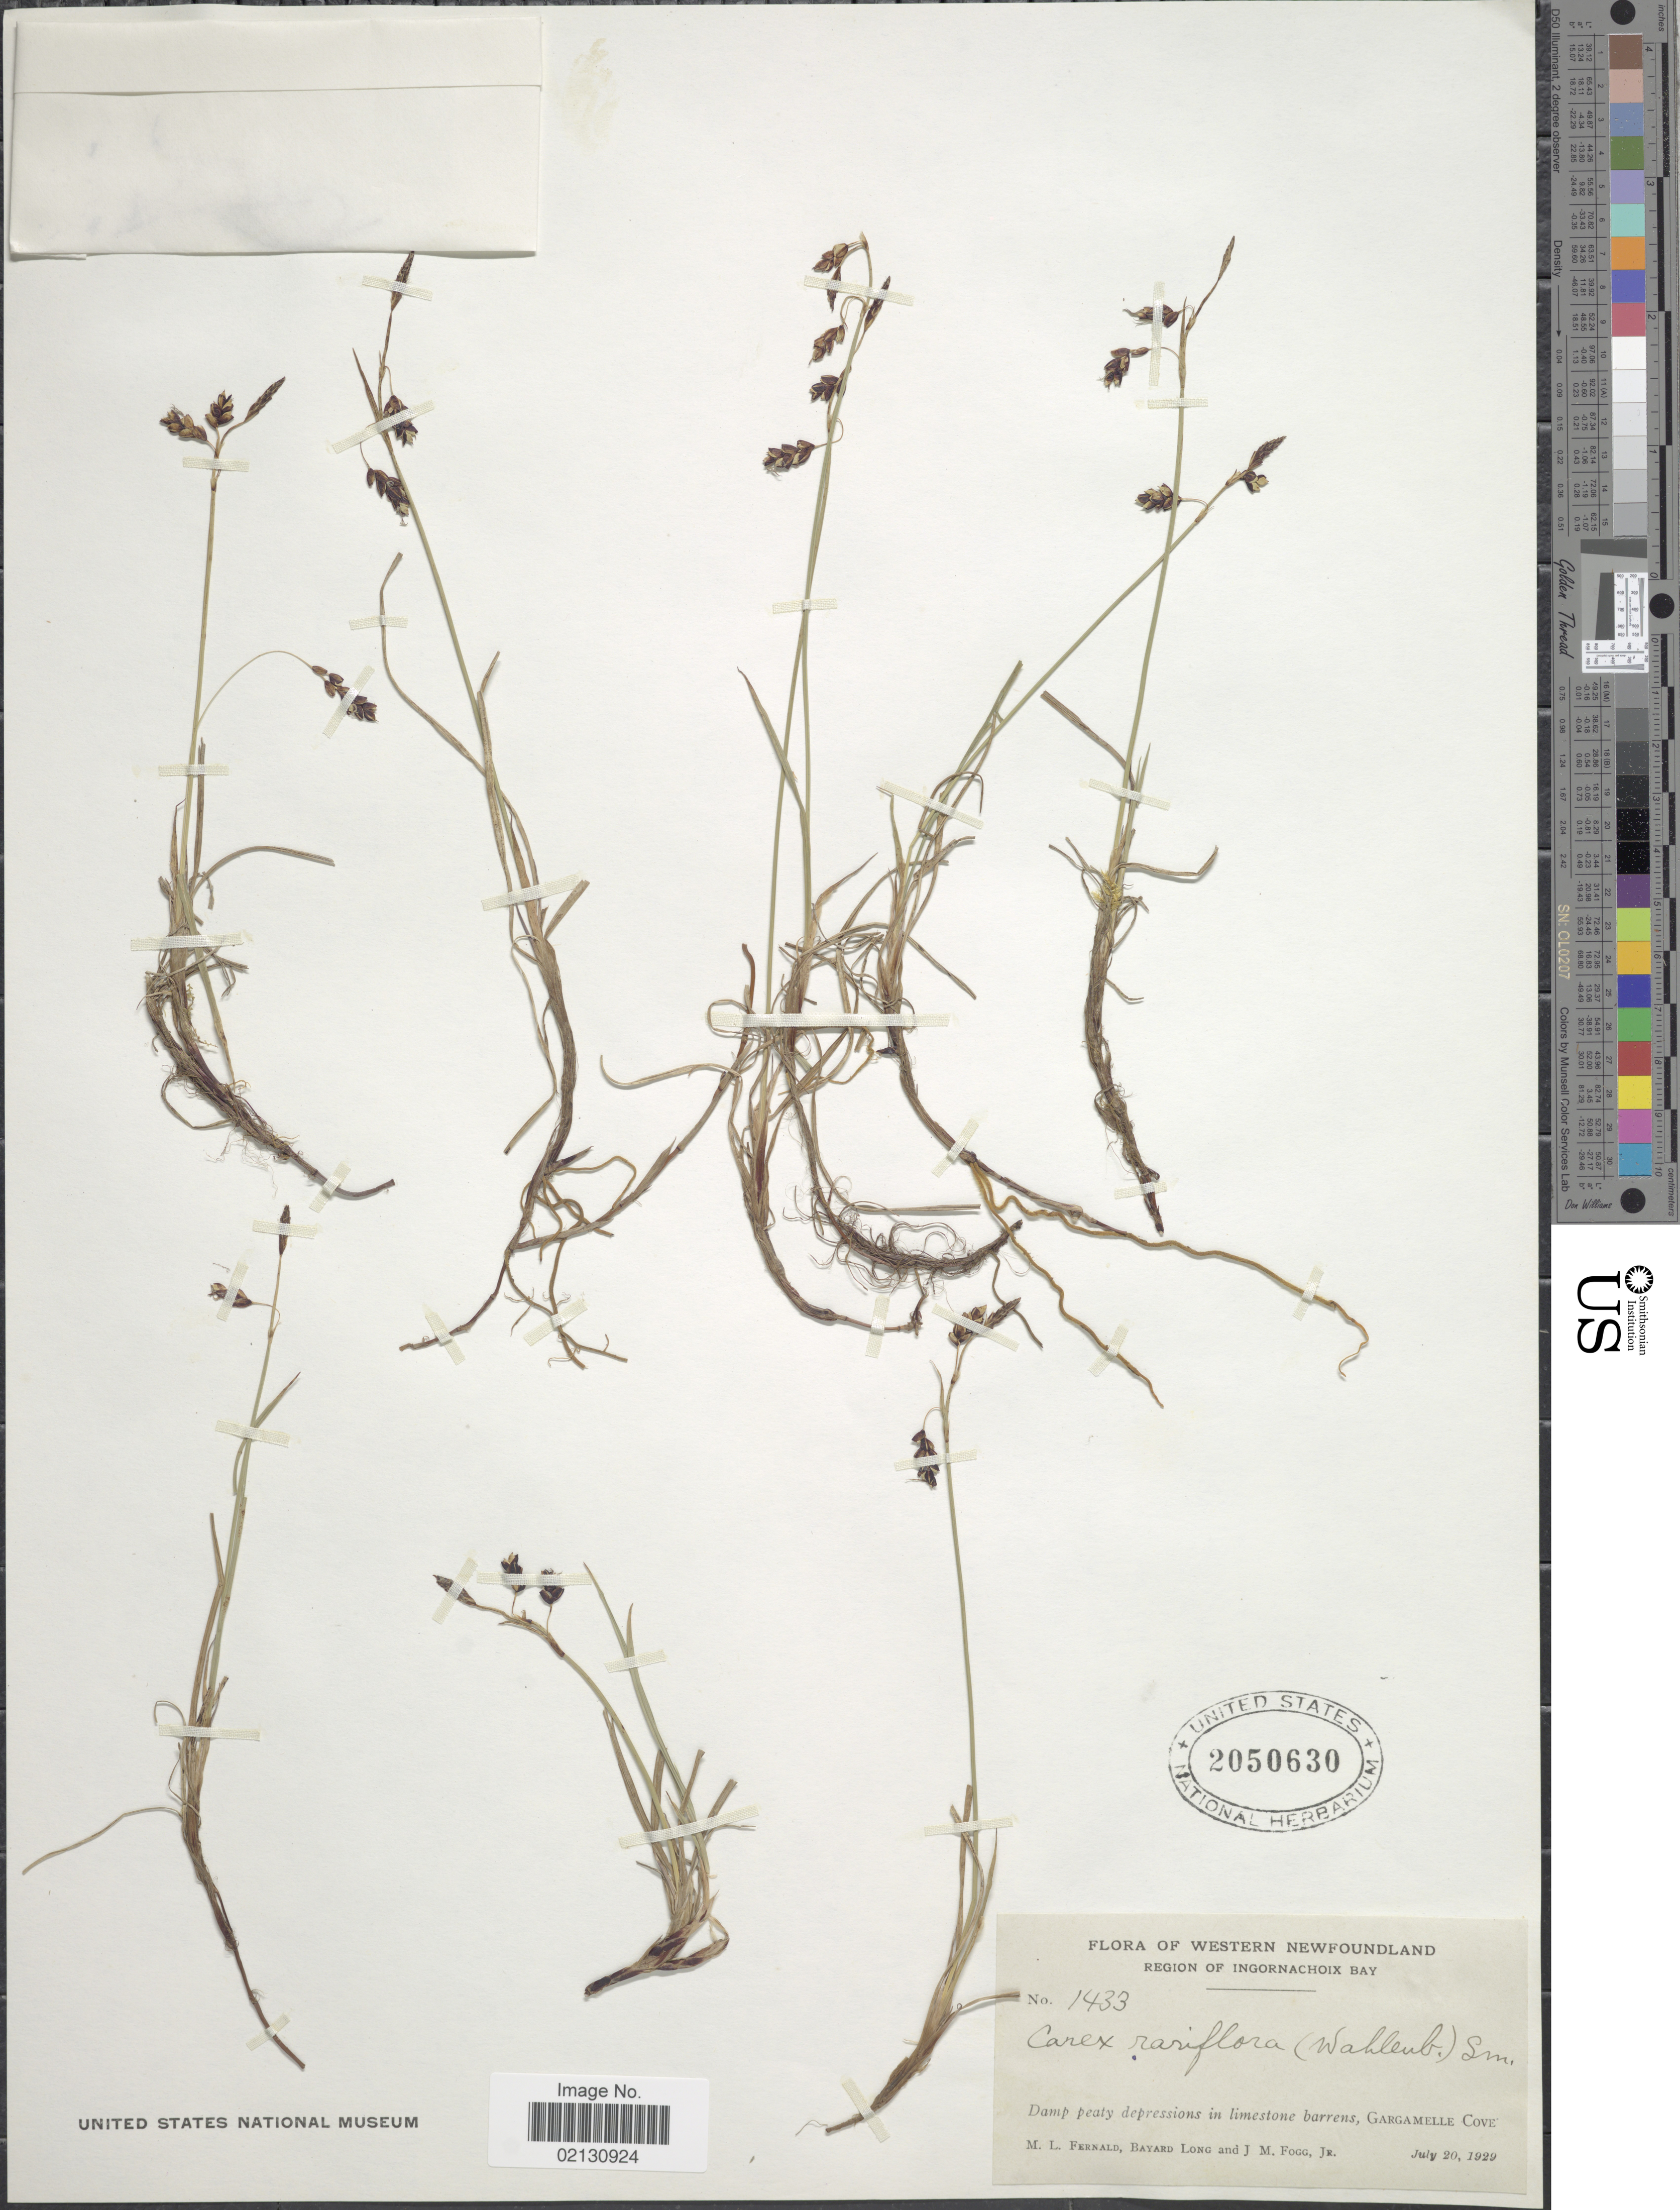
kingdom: Plantae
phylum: Tracheophyta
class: Liliopsida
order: Poales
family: Cyperaceae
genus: Carex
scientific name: Carex rariflora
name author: (Wahlenb.) Sm.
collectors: M. L. Fernald, B. Long & J. Fogg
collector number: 1433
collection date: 1929-07-20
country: Canada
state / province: Newfoundland and Labrador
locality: Western Newfoundland. Region of Ingornachoix Bay. Gargamelle Cove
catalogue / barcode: US 2050630